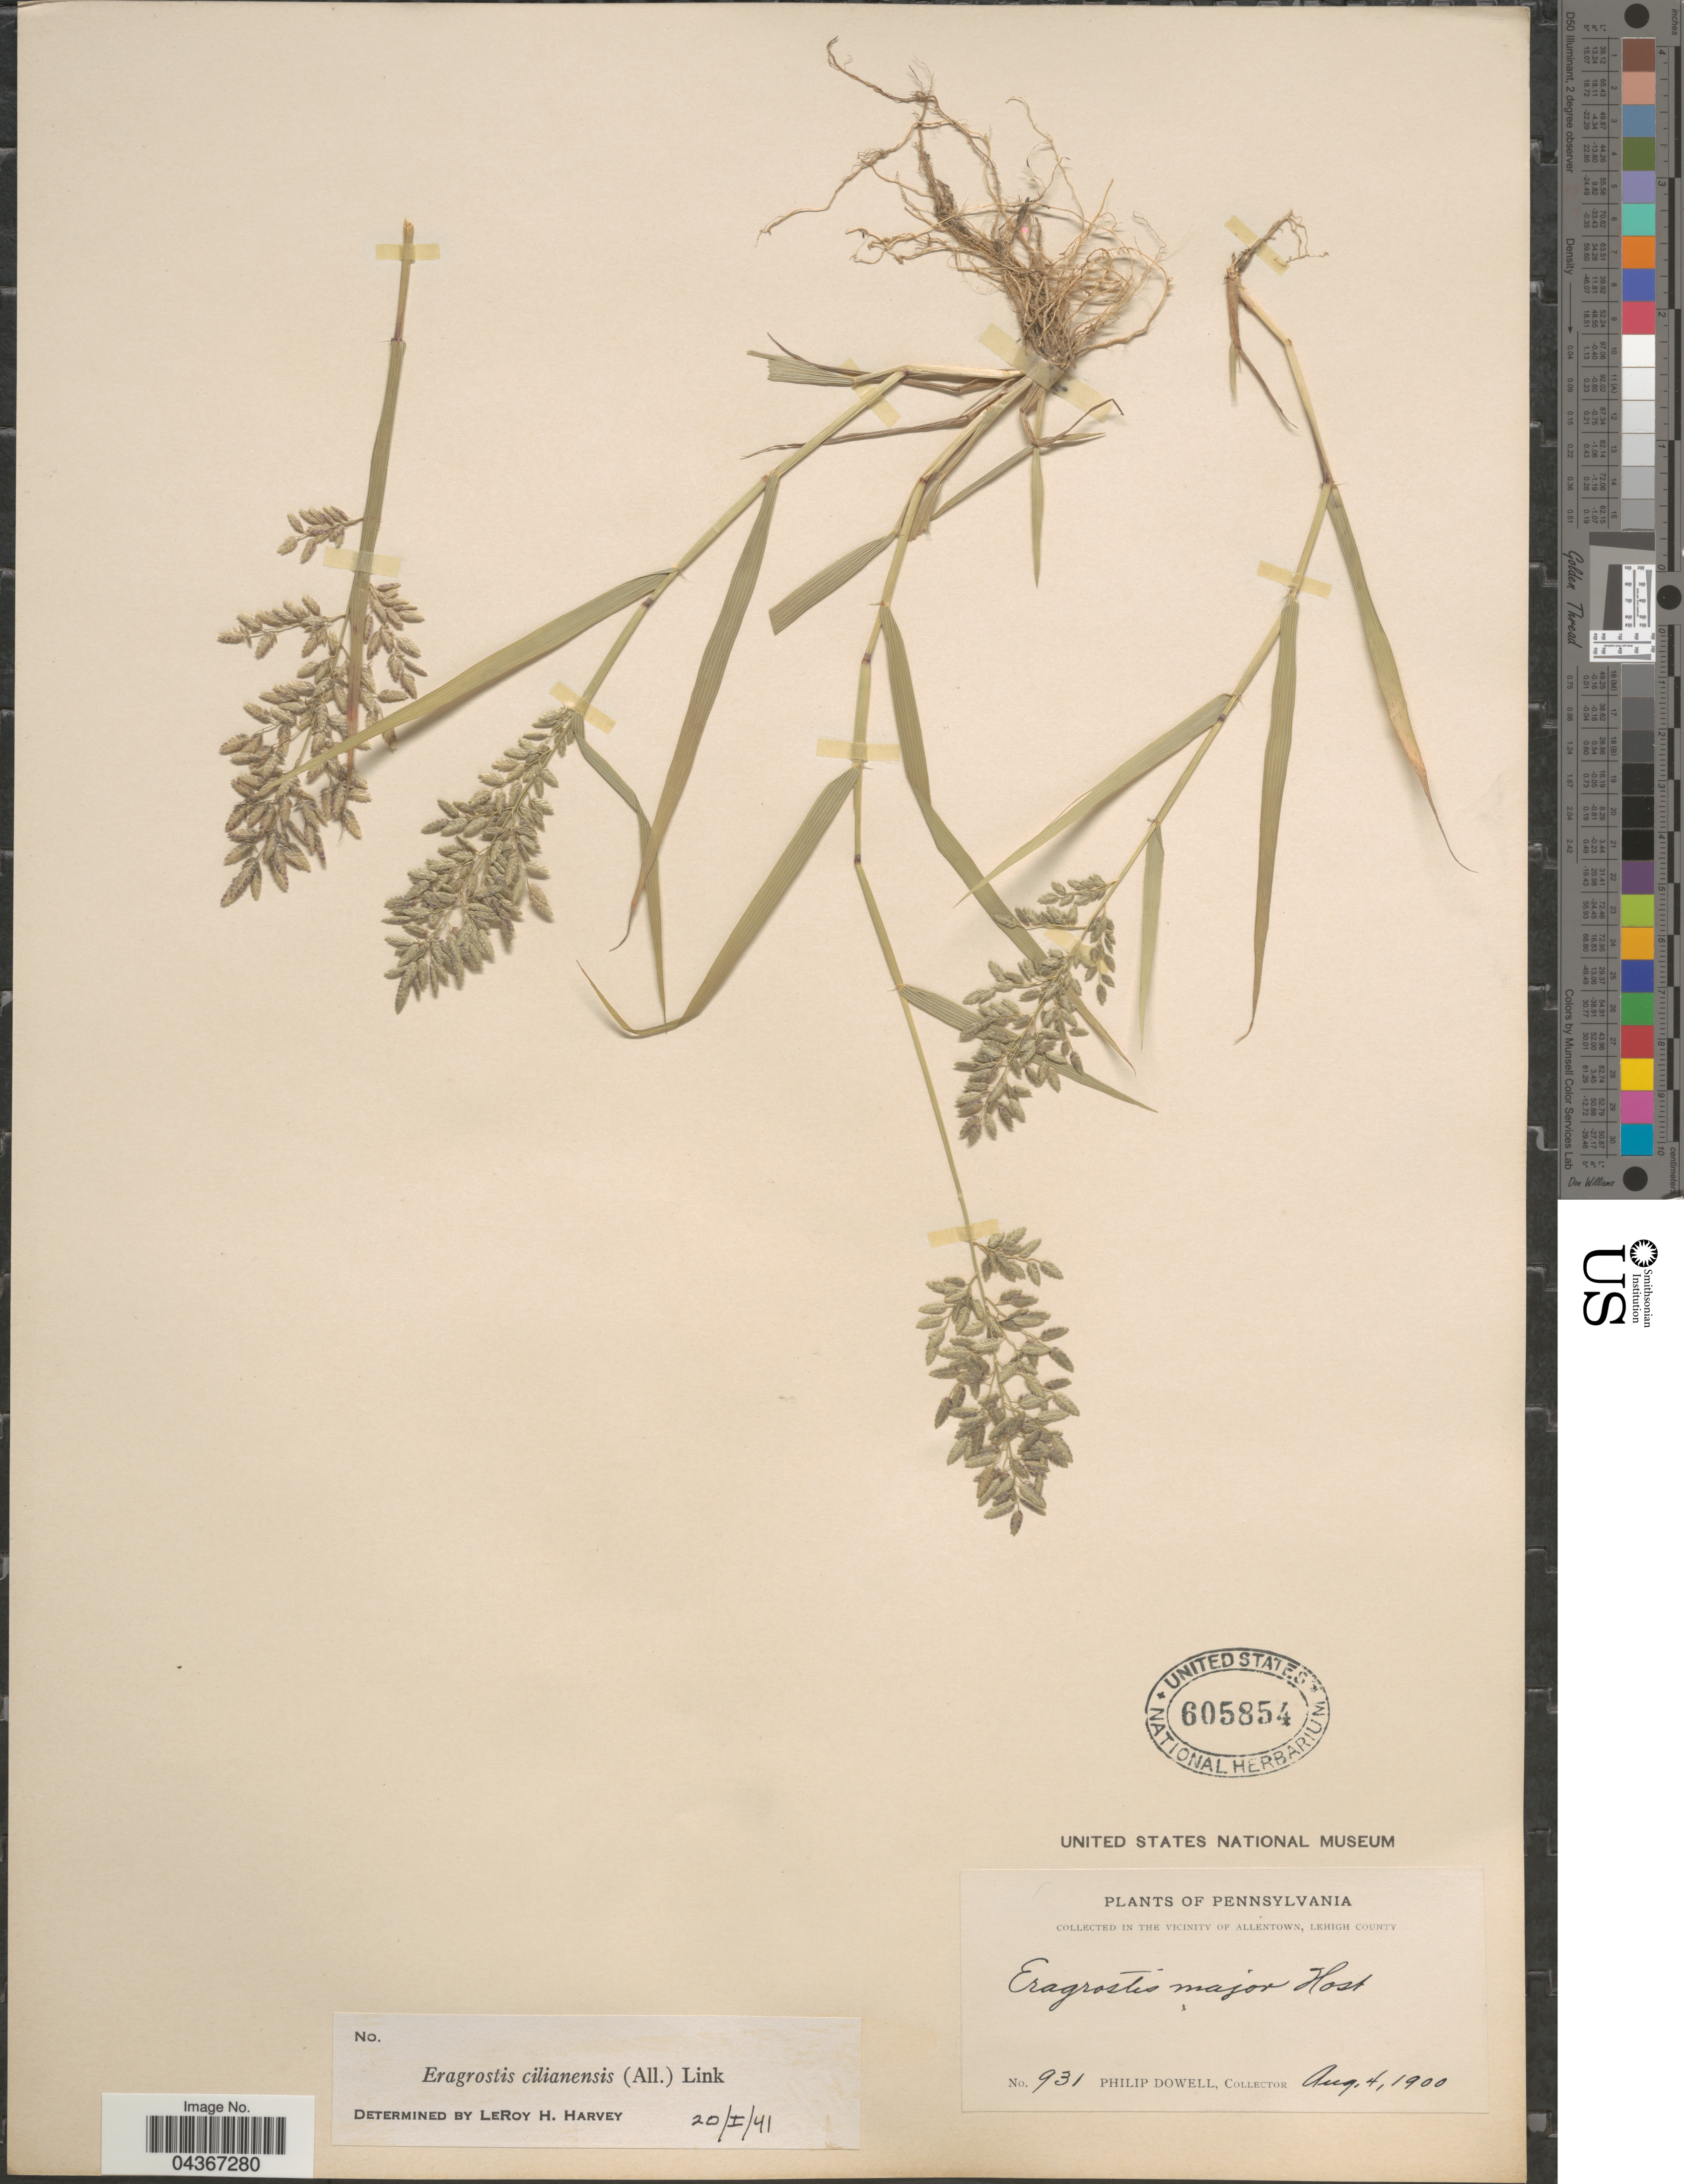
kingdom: Plantae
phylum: Tracheophyta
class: Liliopsida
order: Poales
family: Poaceae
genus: Eragrostis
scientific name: Eragrostis cilianensis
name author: (Bellardi) Vignolo ex Janch.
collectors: P. Dowell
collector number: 931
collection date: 1900-08-04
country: United States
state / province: Pennsylvania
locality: In the Vicinity of Allentown, Lehigh County.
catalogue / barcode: US 605854